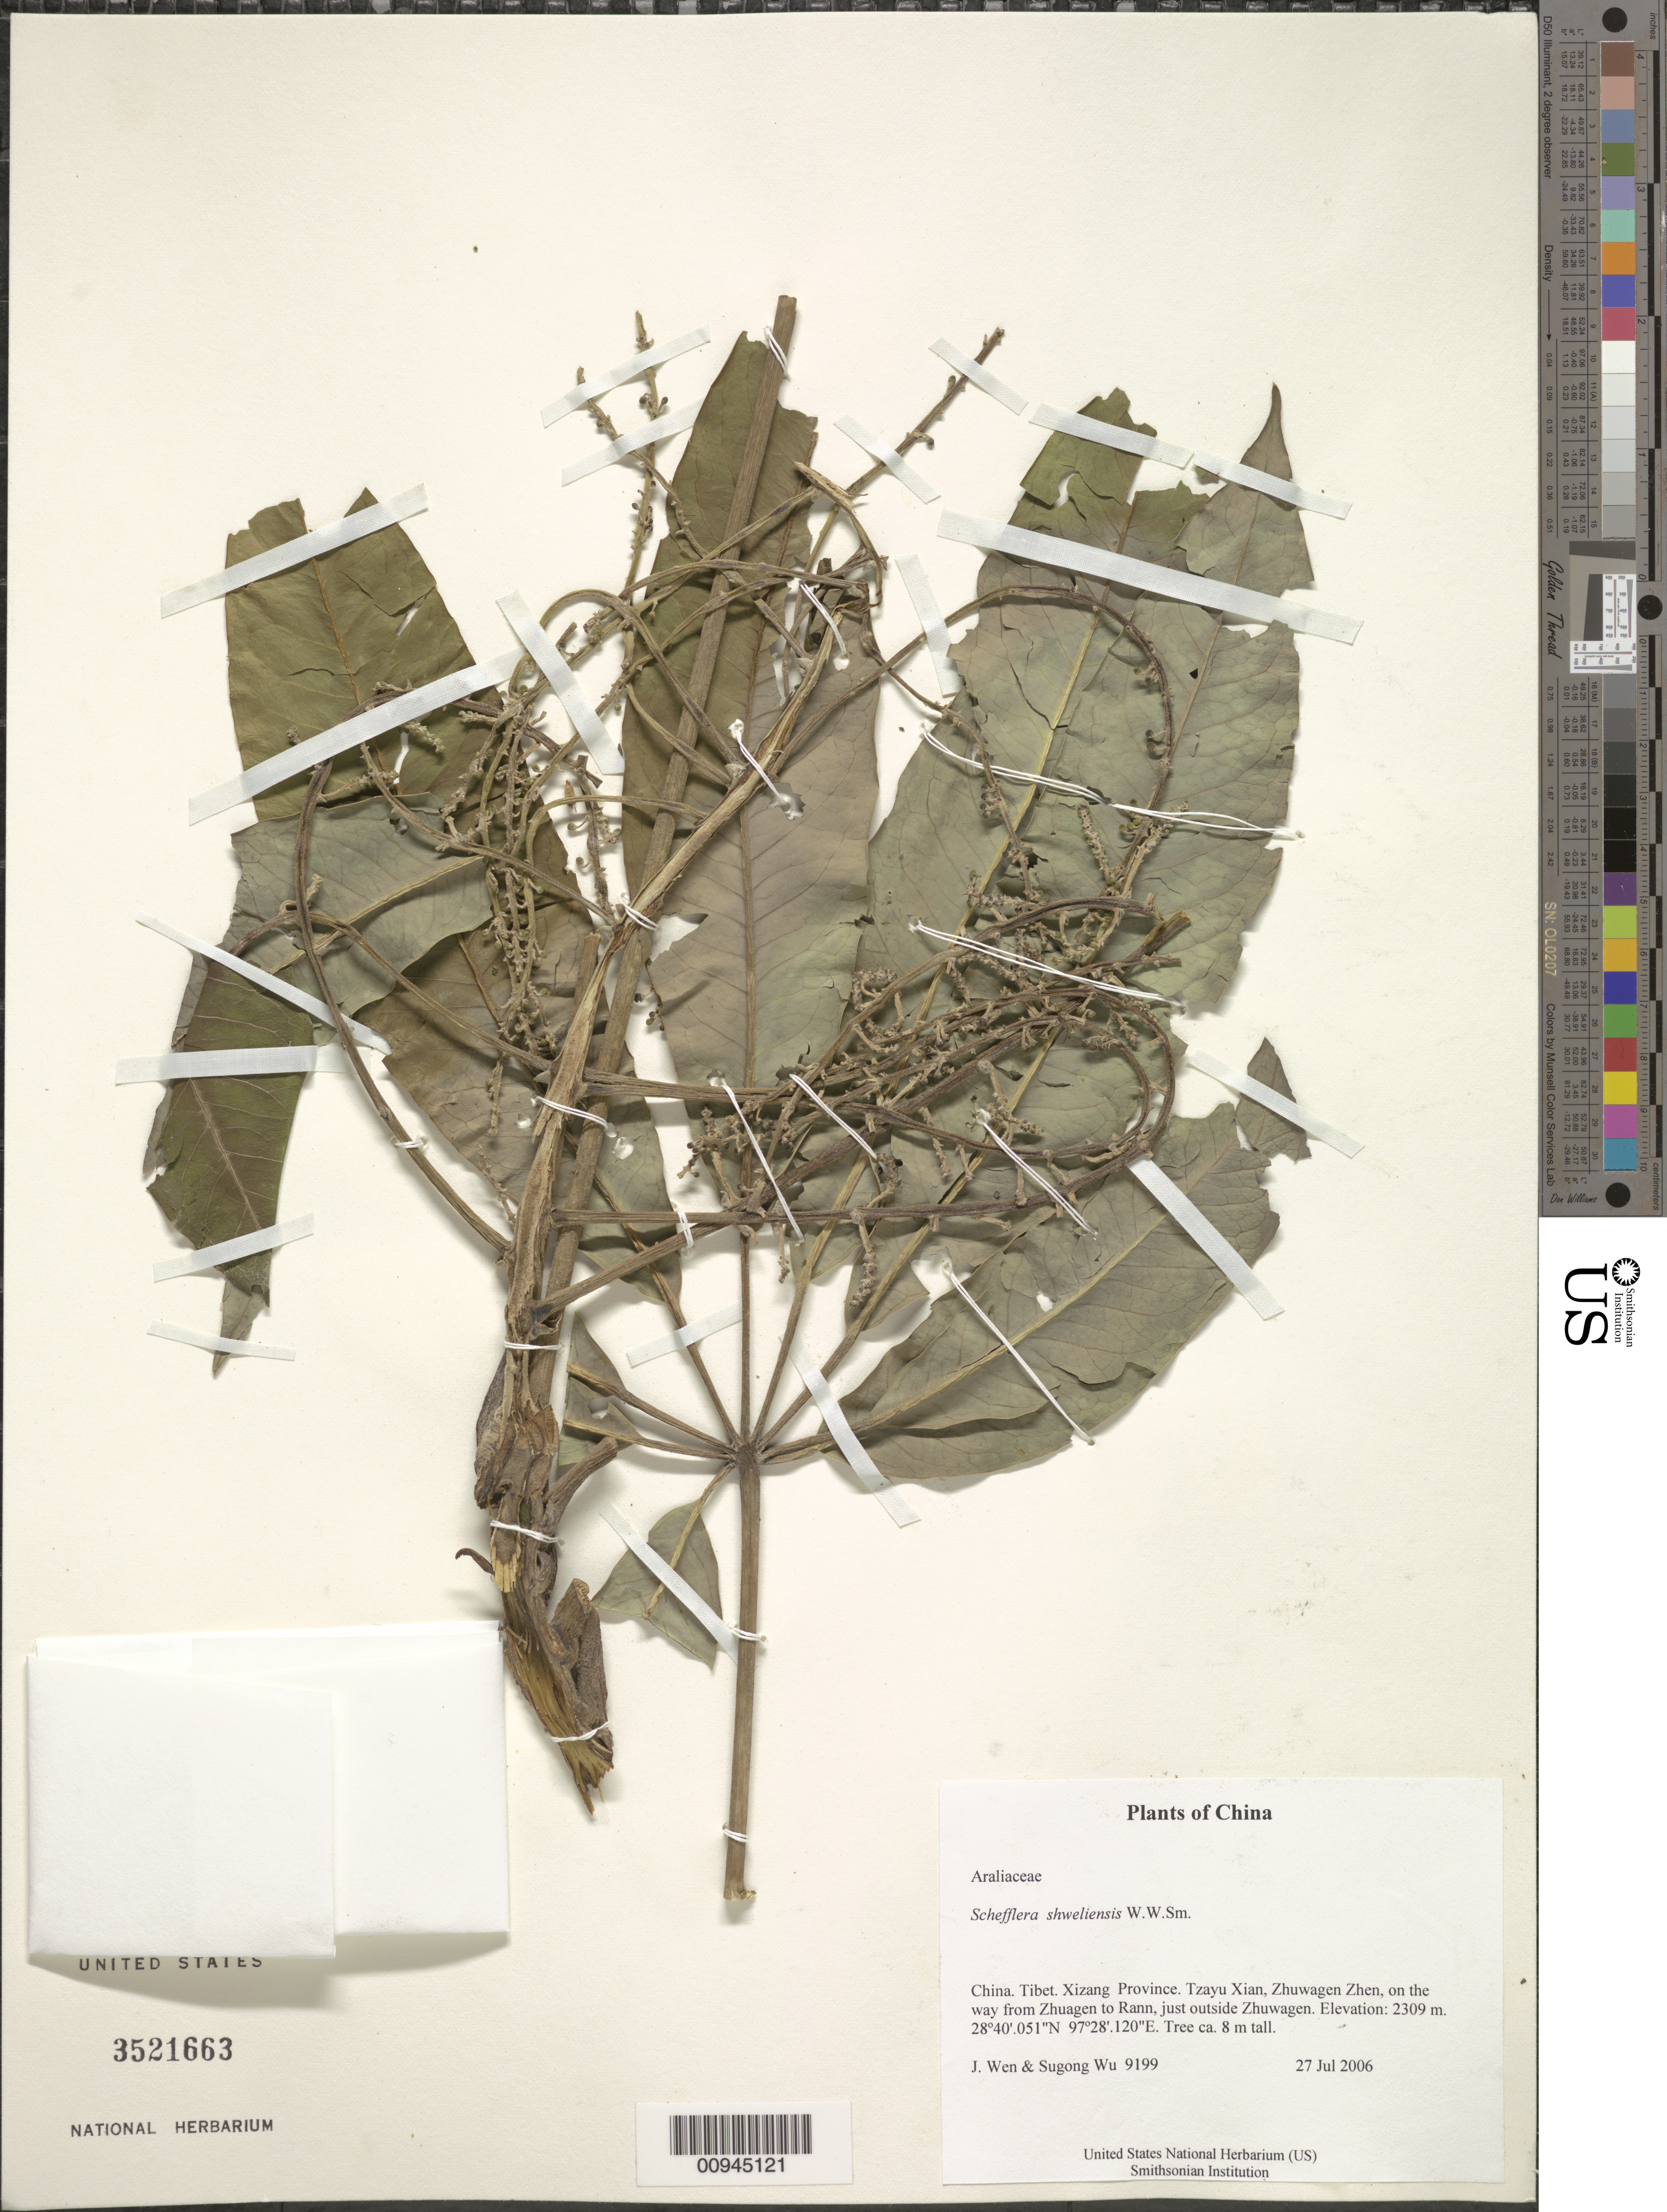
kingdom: Plantae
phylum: Tracheophyta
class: Magnoliopsida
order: Apiales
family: Araliaceae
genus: Schefflera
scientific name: Schefflera salweenensis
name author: W.W. Sm.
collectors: J. Wen & Sugong Wu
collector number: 9199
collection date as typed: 27 Jul 2006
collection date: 2006-07-27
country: China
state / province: Xizang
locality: Xizang Province. Tzayu Xian, Zhuwagen Zhen, on the way from Zhuagen to Rann, just outside Zhuwagen.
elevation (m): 2309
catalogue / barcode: US 3521663